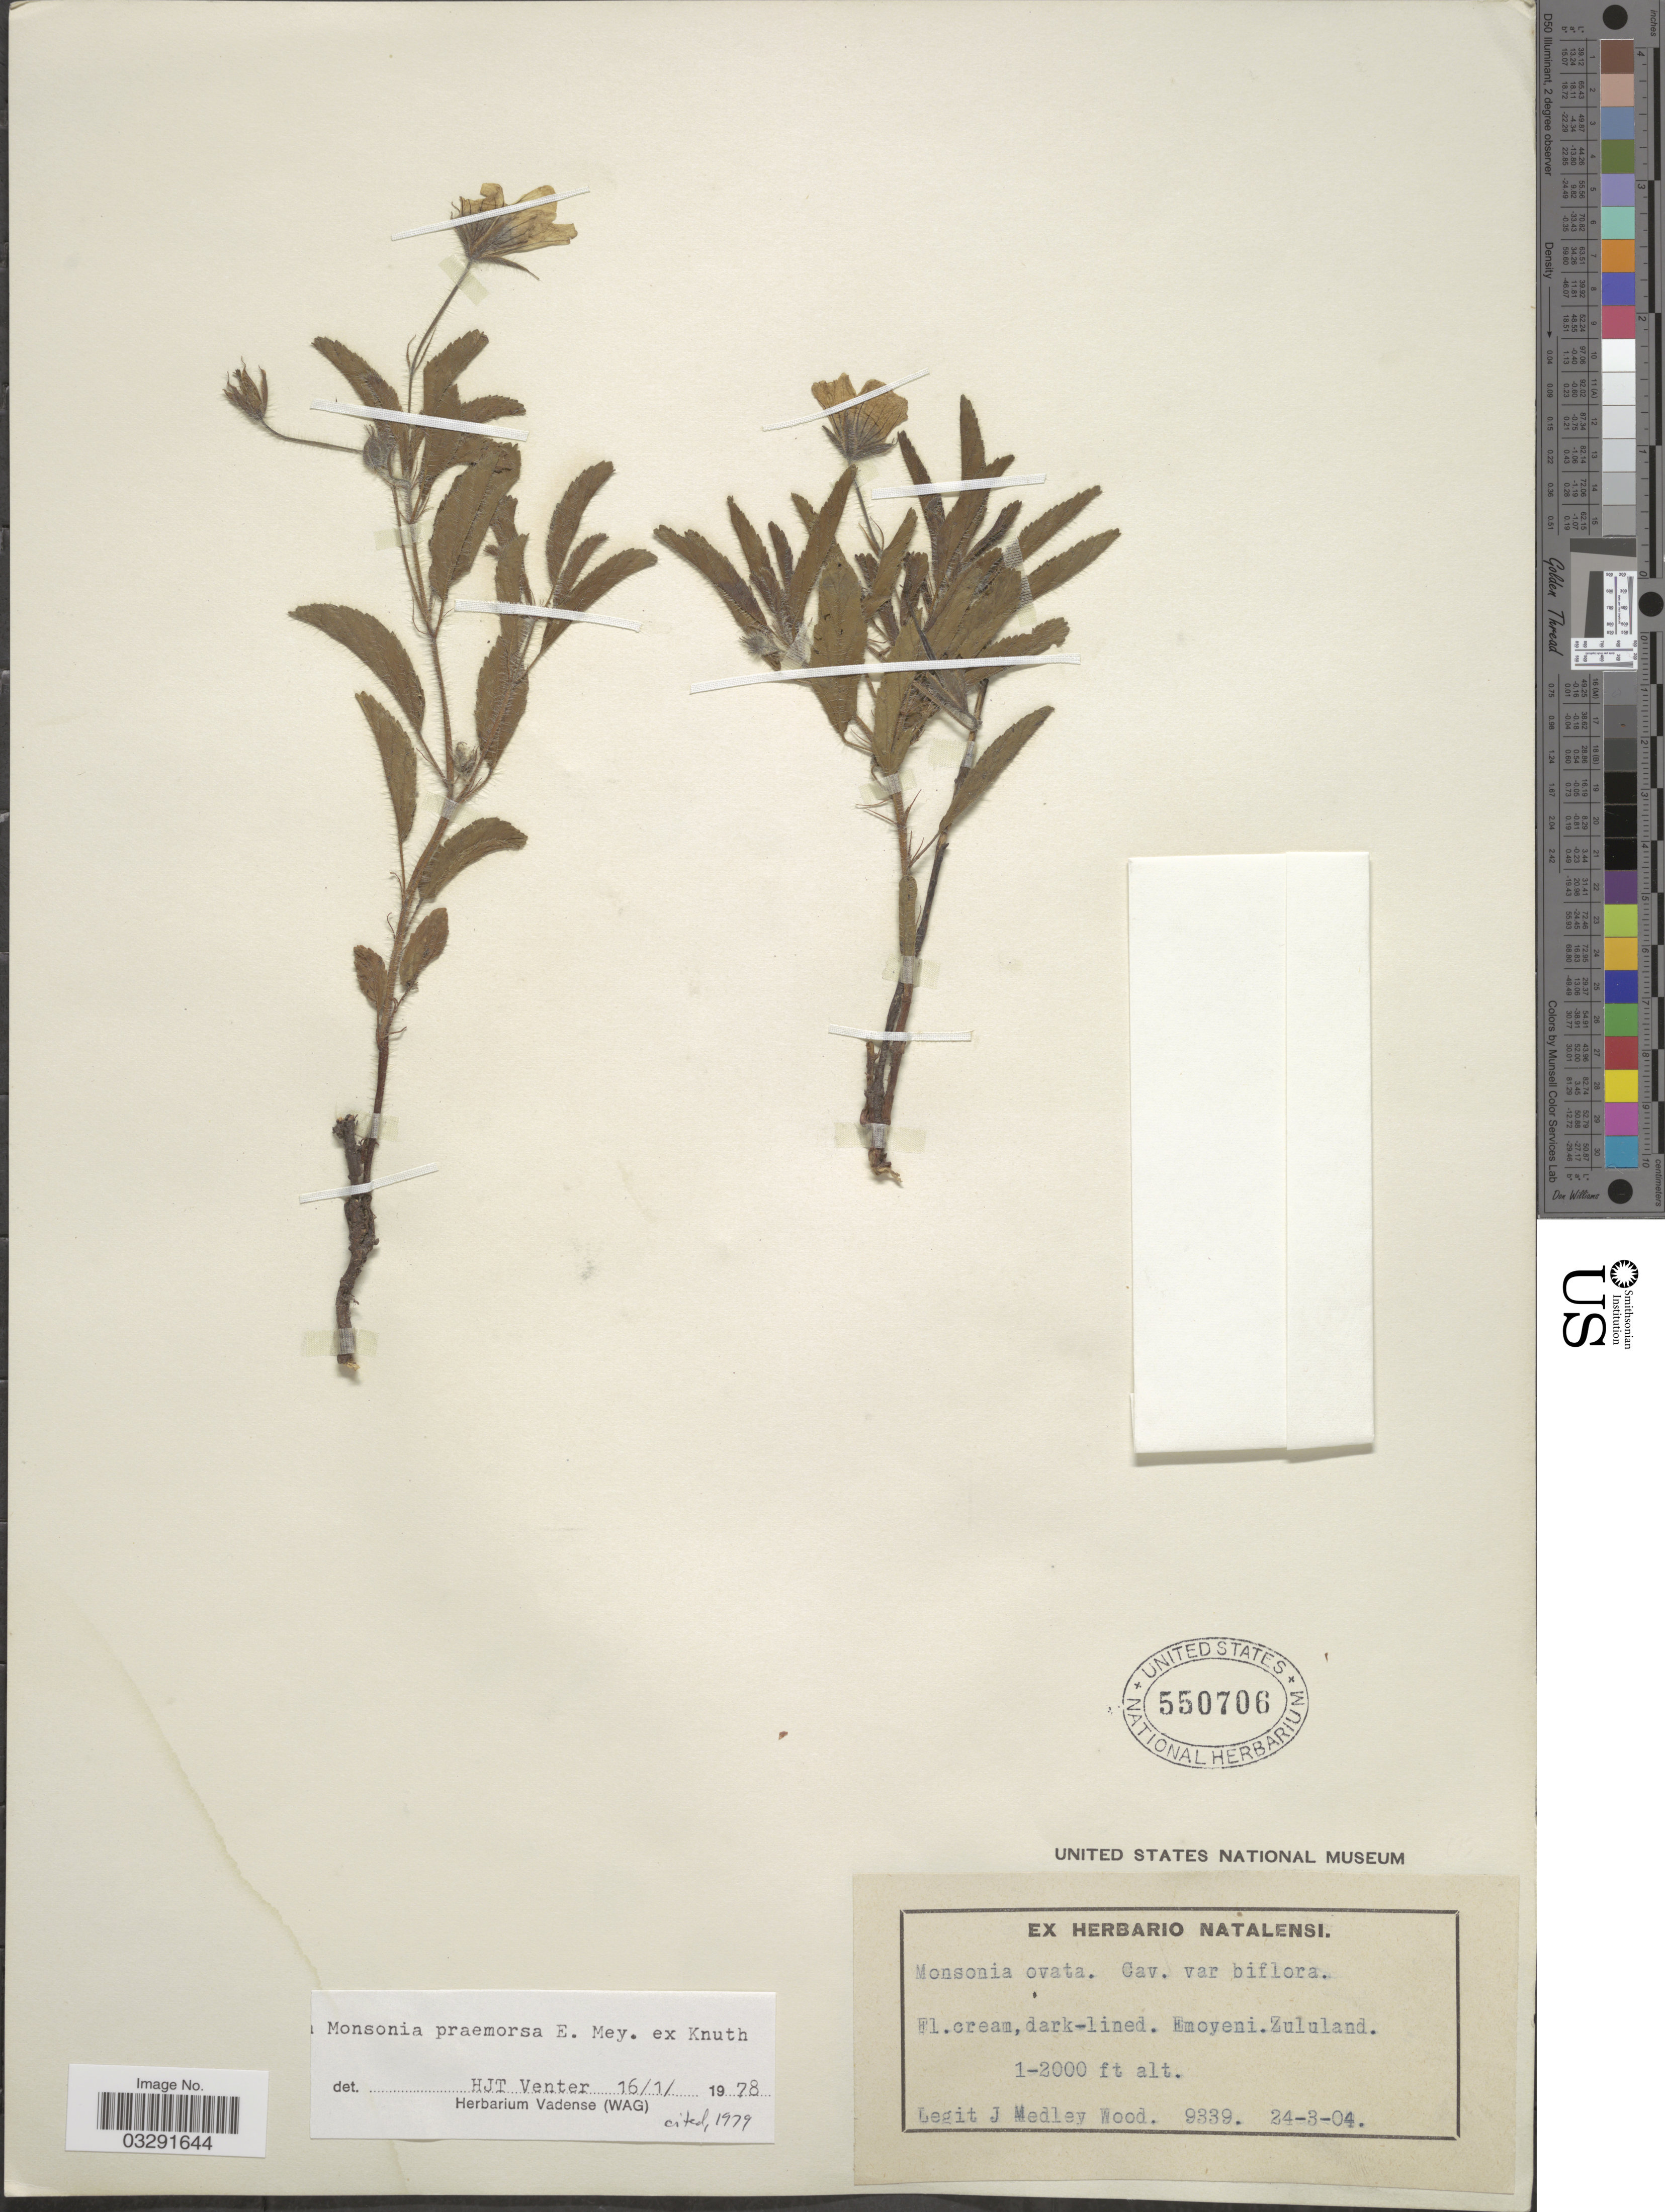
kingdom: Plantae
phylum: Tracheophyta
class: Magnoliopsida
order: Geraniales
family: Geraniaceae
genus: Monsonia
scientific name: Monsonia praemorsa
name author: E. Mey. ex Knuth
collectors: J. M. Wood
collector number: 9339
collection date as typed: Transcribed d/m/y: 24/3/4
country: South Africa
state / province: KwaZulu-Natal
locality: Emoyeni. Zululand.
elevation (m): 305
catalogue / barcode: US 550706